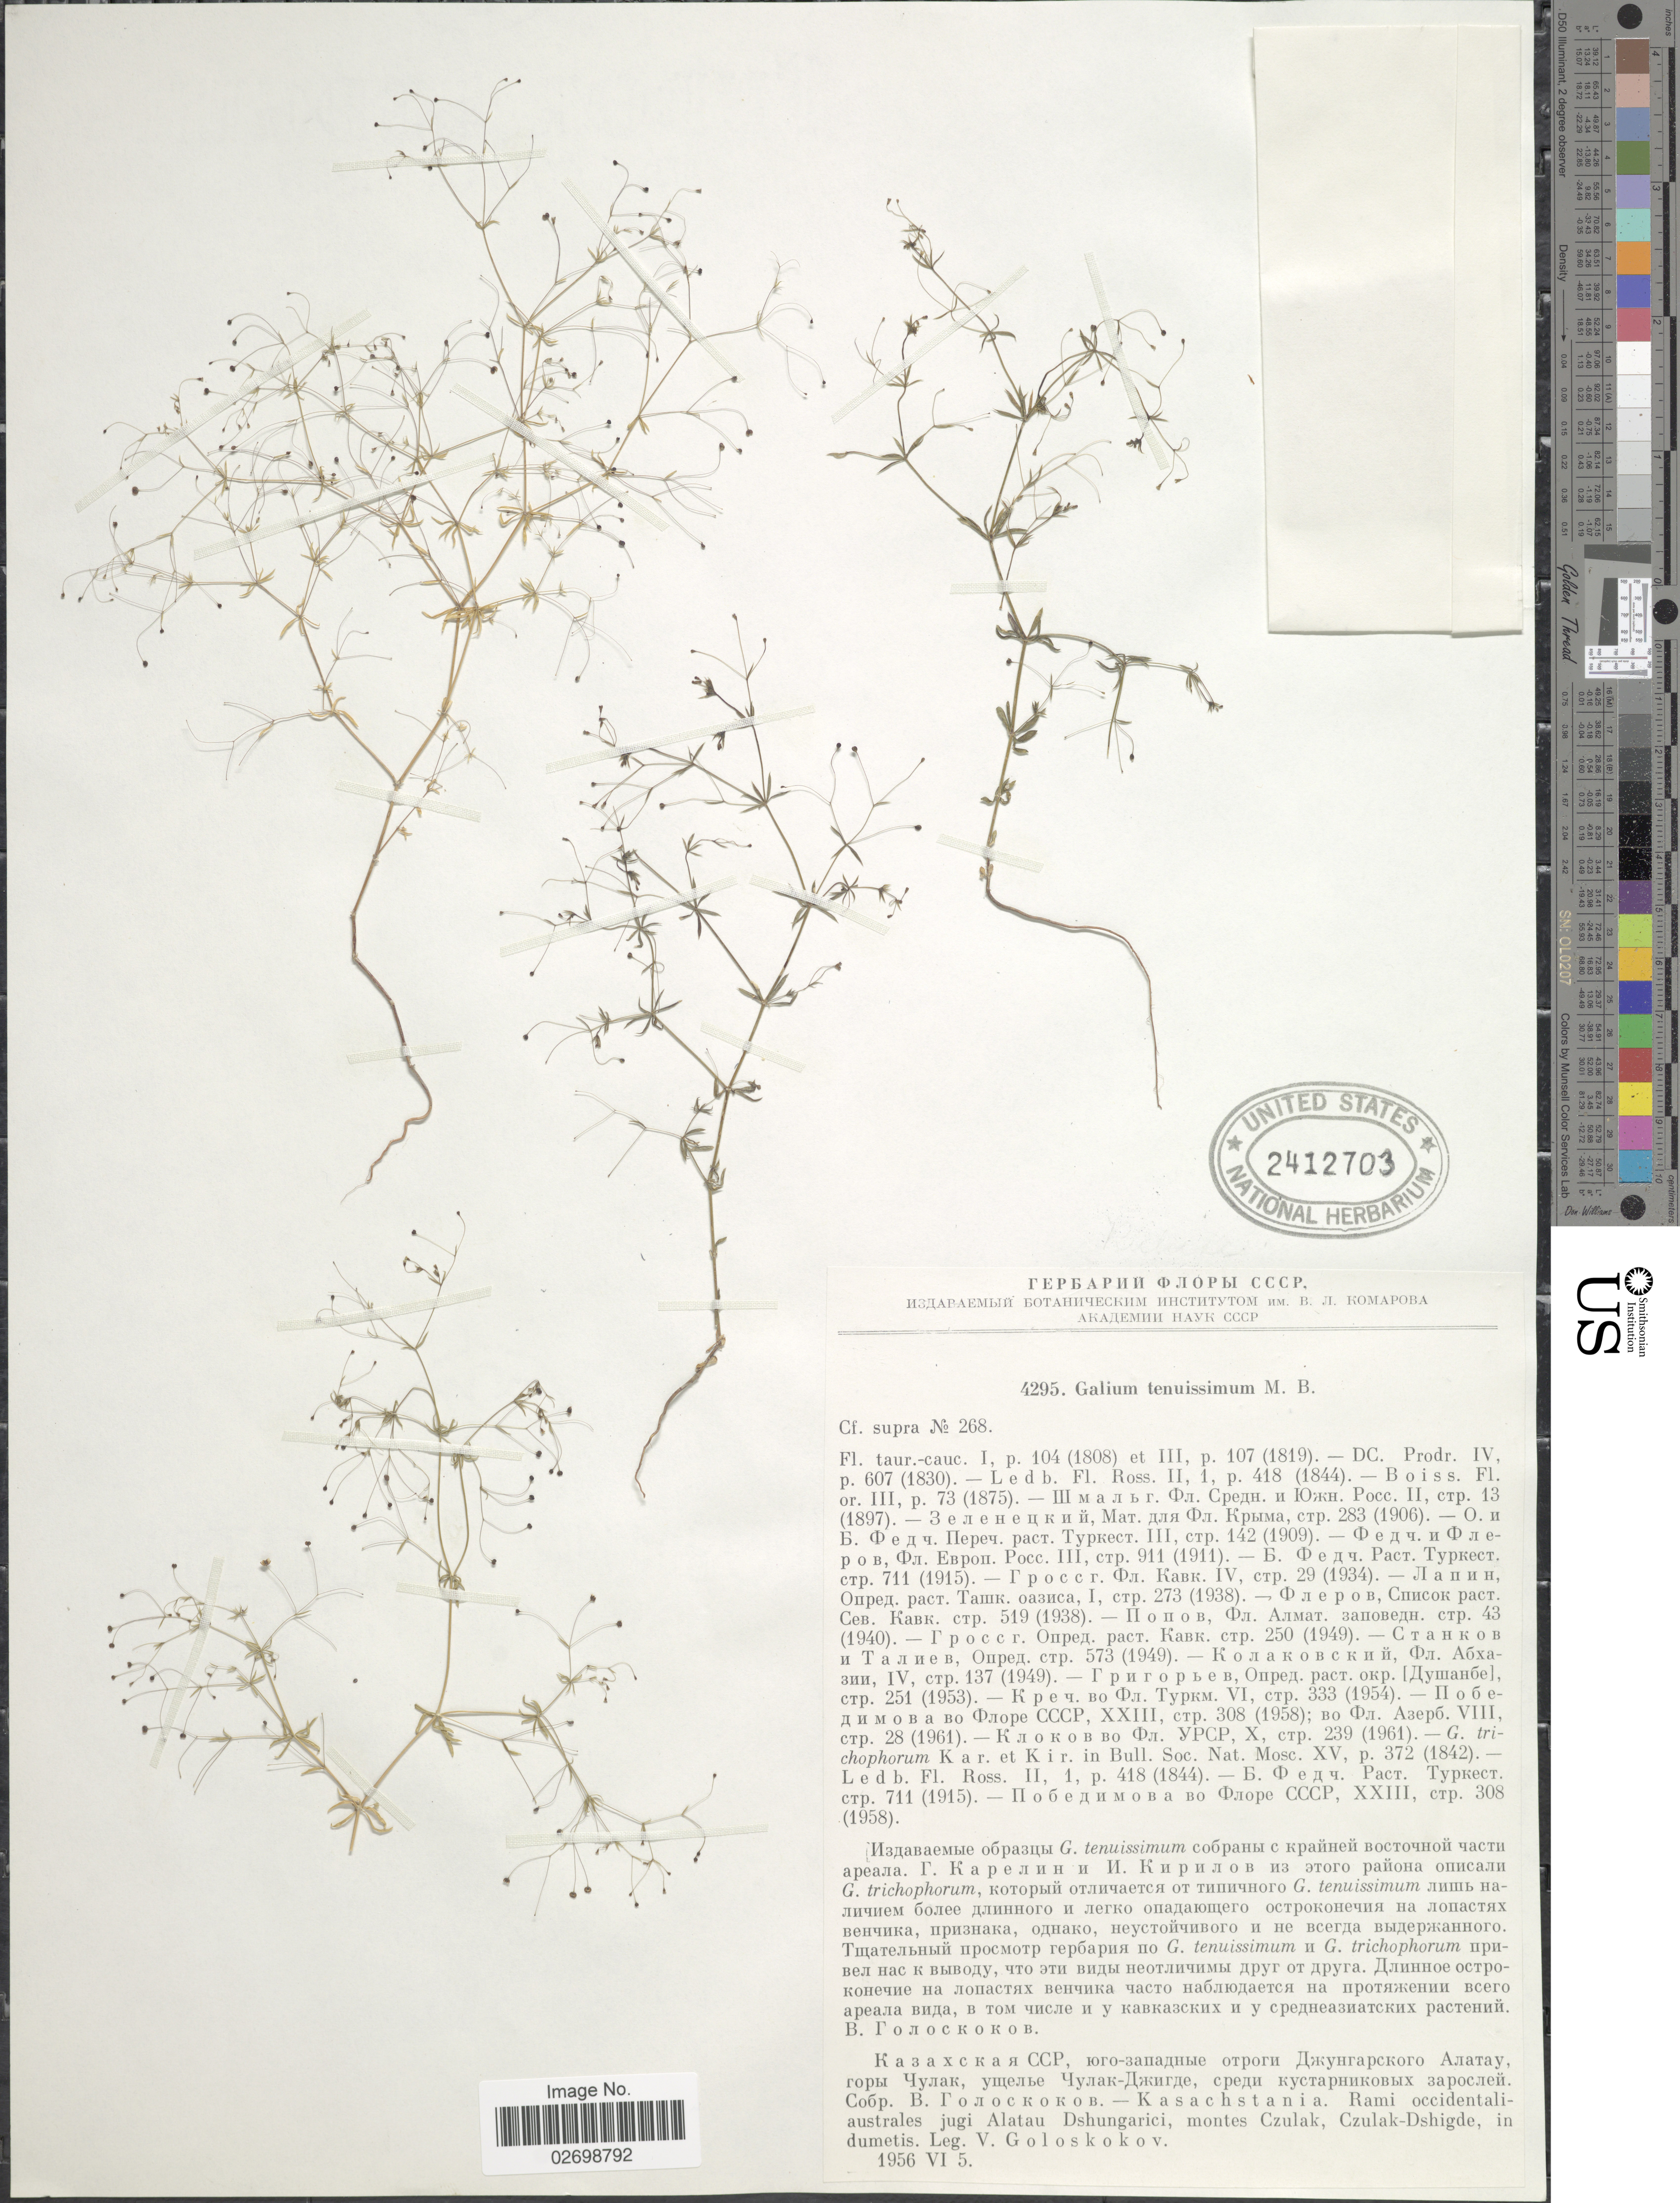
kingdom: Plantae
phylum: Tracheophyta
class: Magnoliopsida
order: Gentianales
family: Rubiaceae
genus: Galium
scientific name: Galium tenuissimum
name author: M. Bieb.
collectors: V. P. Goloskokov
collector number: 4295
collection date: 1956-06-05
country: Kazakhstan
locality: Kasachstania, Rami occidentali-australes jugi Alatau Dshungarici, montes Czulak, Czulak-Dshigde, in dumetis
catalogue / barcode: US 2412703